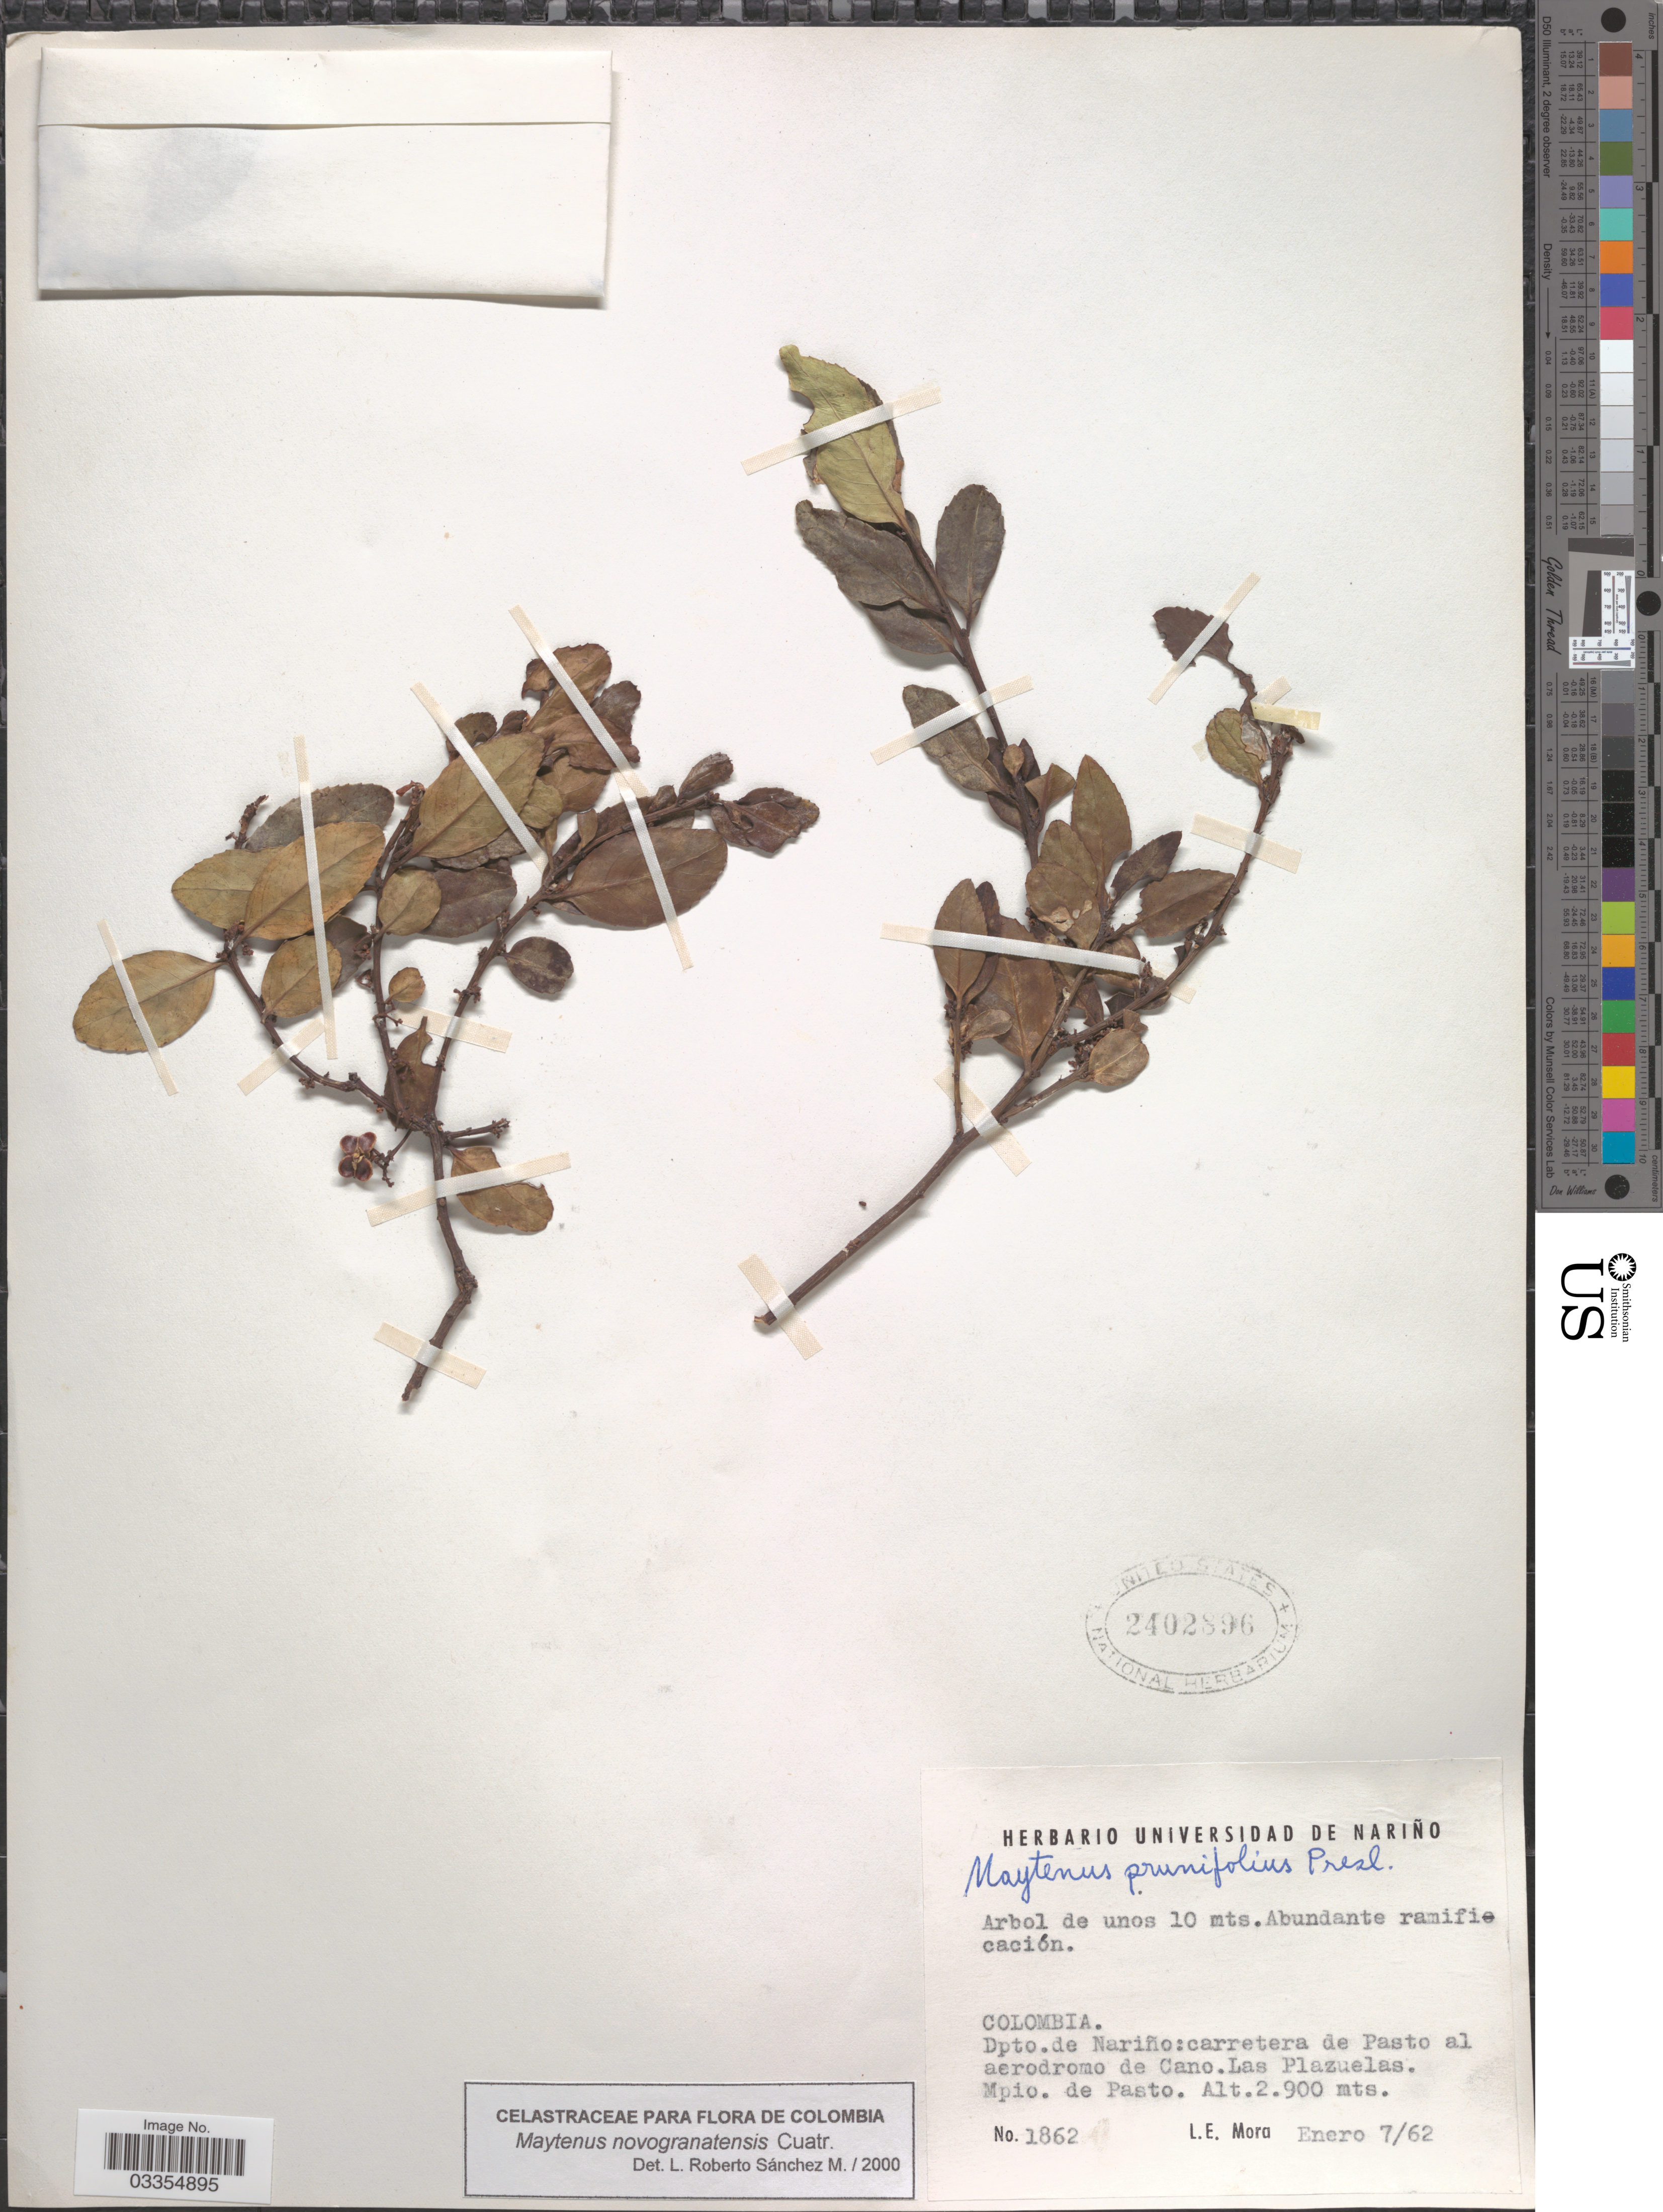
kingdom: Plantae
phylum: Tracheophyta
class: Magnoliopsida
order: Celastrales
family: Celastraceae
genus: Maytenus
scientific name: Maytenus novogranatensis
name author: Cuatrec.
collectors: L. Mora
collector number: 1862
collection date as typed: Transcribed d/m/y: 7/1/62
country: Colombia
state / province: Nariño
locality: Dpto. Nariño: carretera de Pasto al aerodromo de Cano. Las Plazuelas. Mpio. de Pasto.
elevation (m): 2900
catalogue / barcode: US 2402896